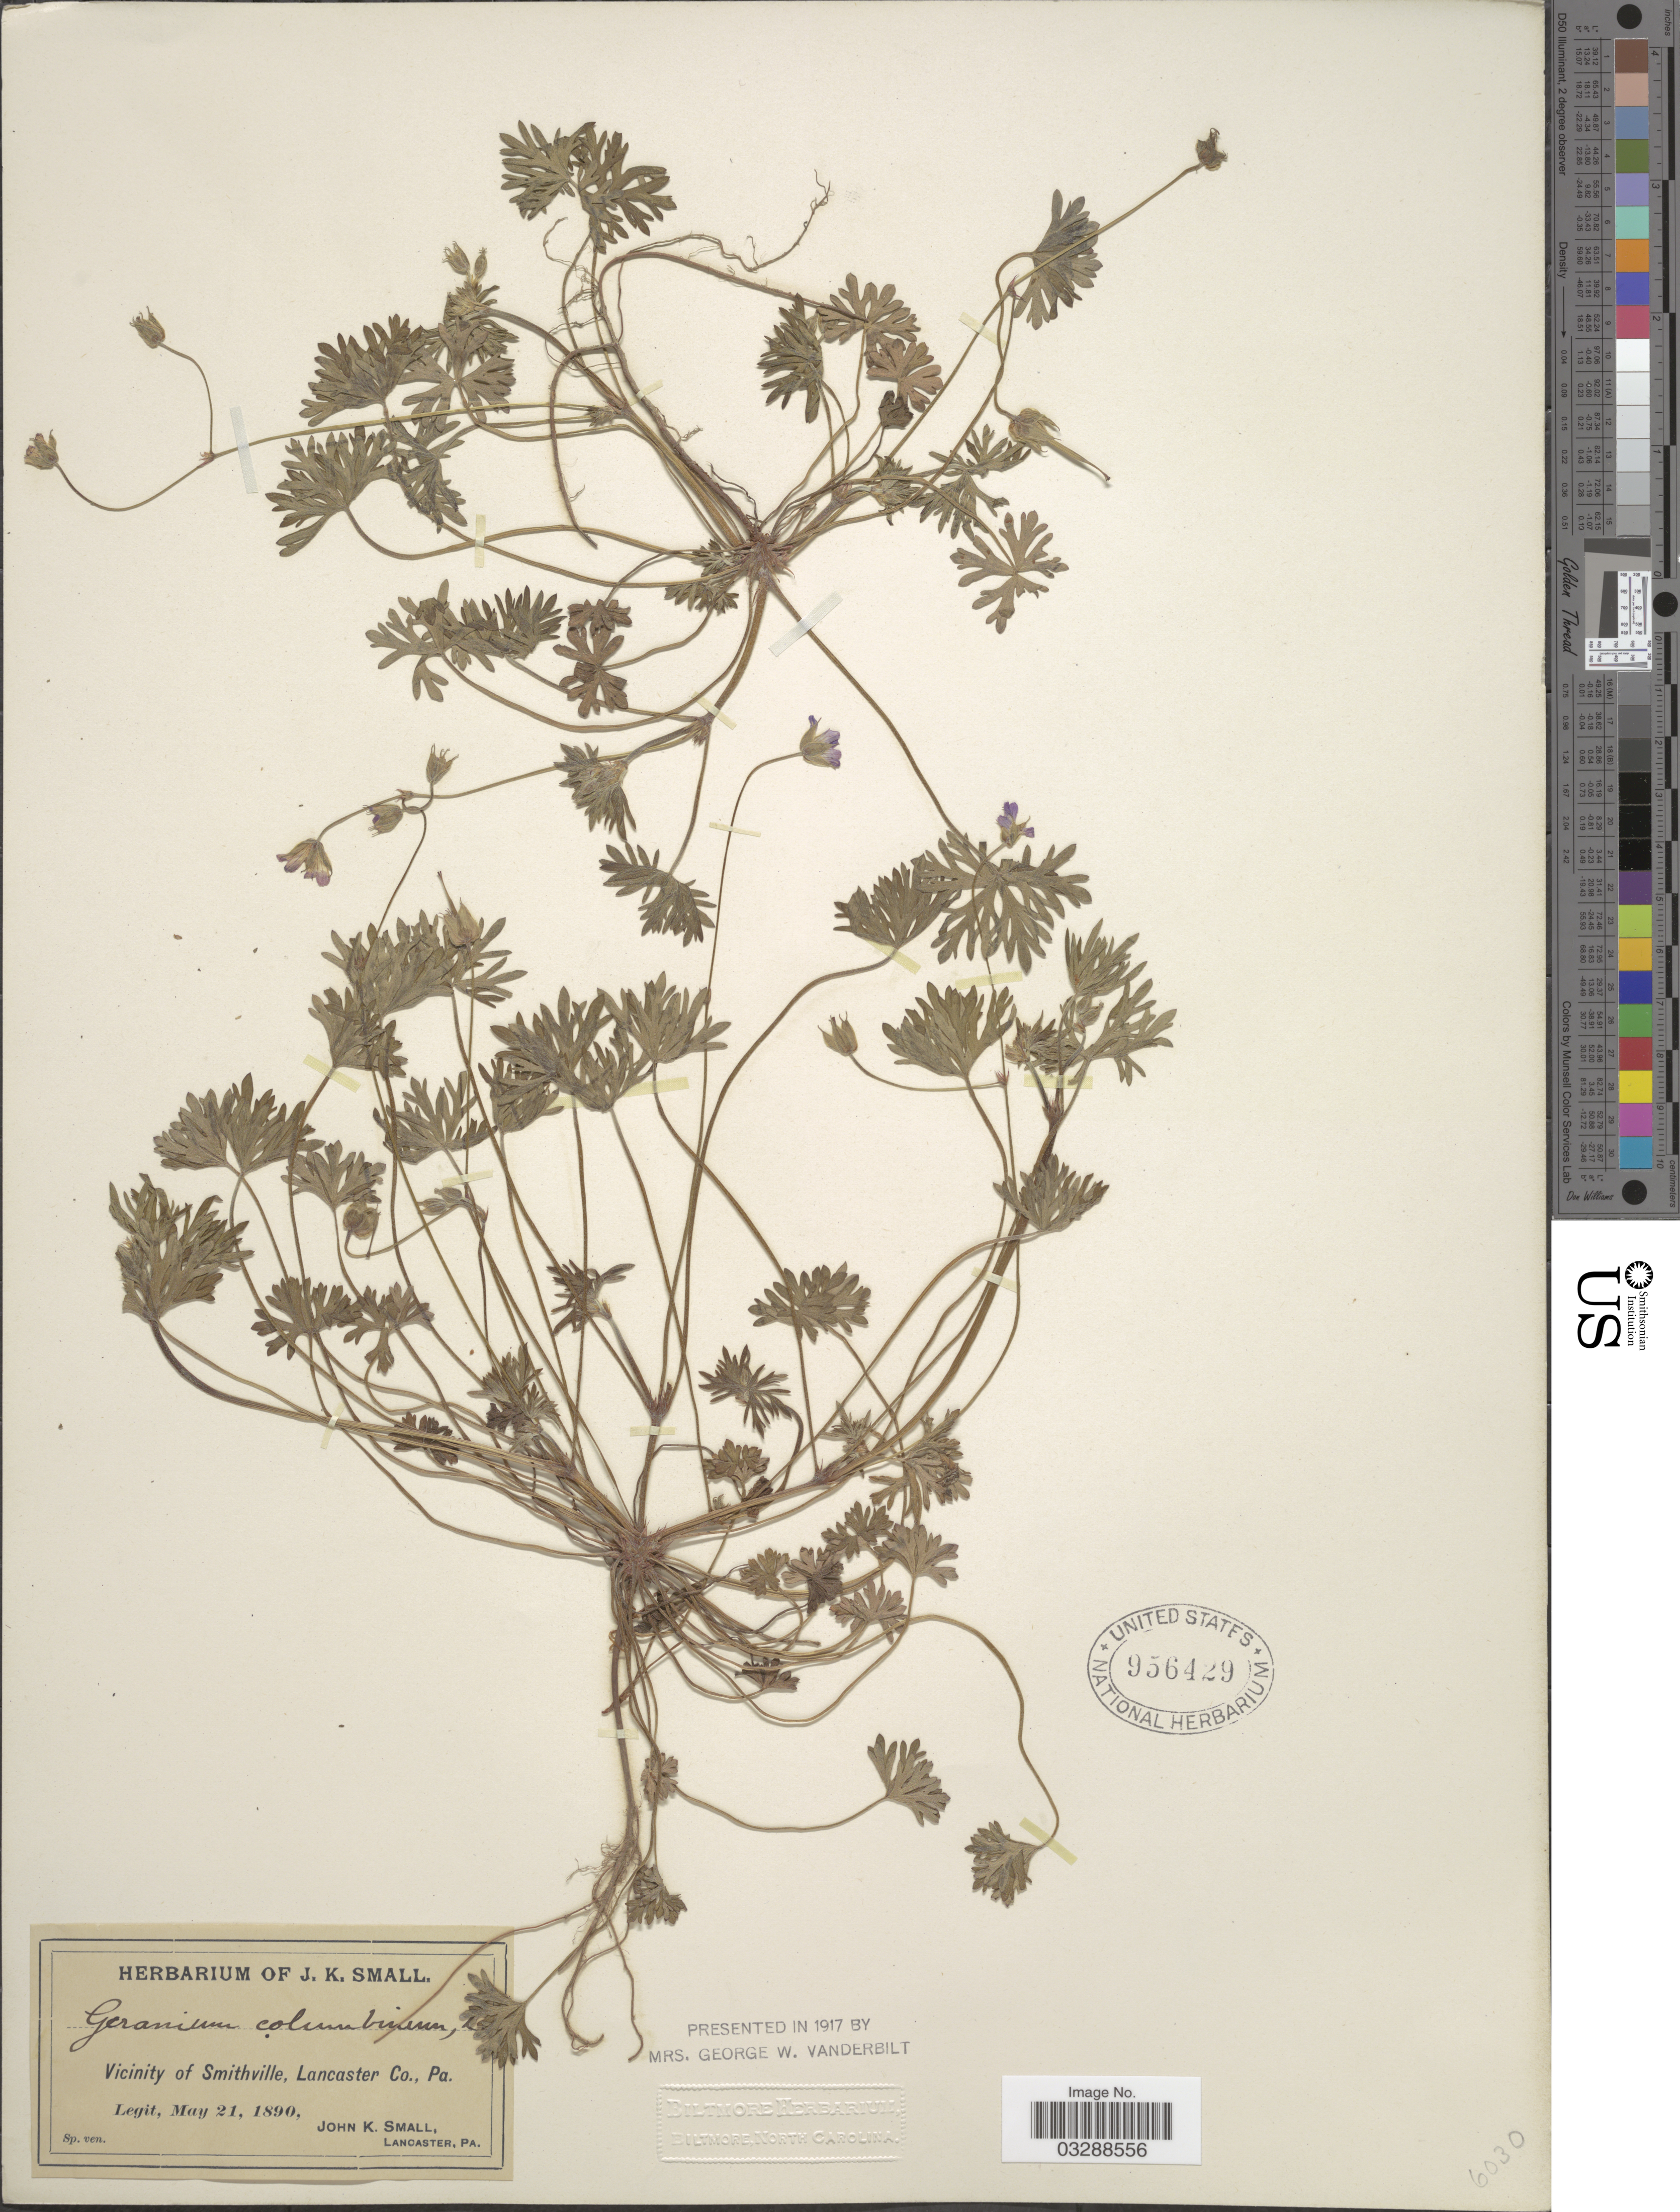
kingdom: Plantae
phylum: Tracheophyta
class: Magnoliopsida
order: Geraniales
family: Geraniaceae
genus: Geranium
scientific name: Geranium columbinum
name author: L.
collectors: J. K. Small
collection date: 1890-05-21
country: United States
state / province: Pennsylvania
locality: Vicinity of Smithville, Lancaster Co.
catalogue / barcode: US 956429